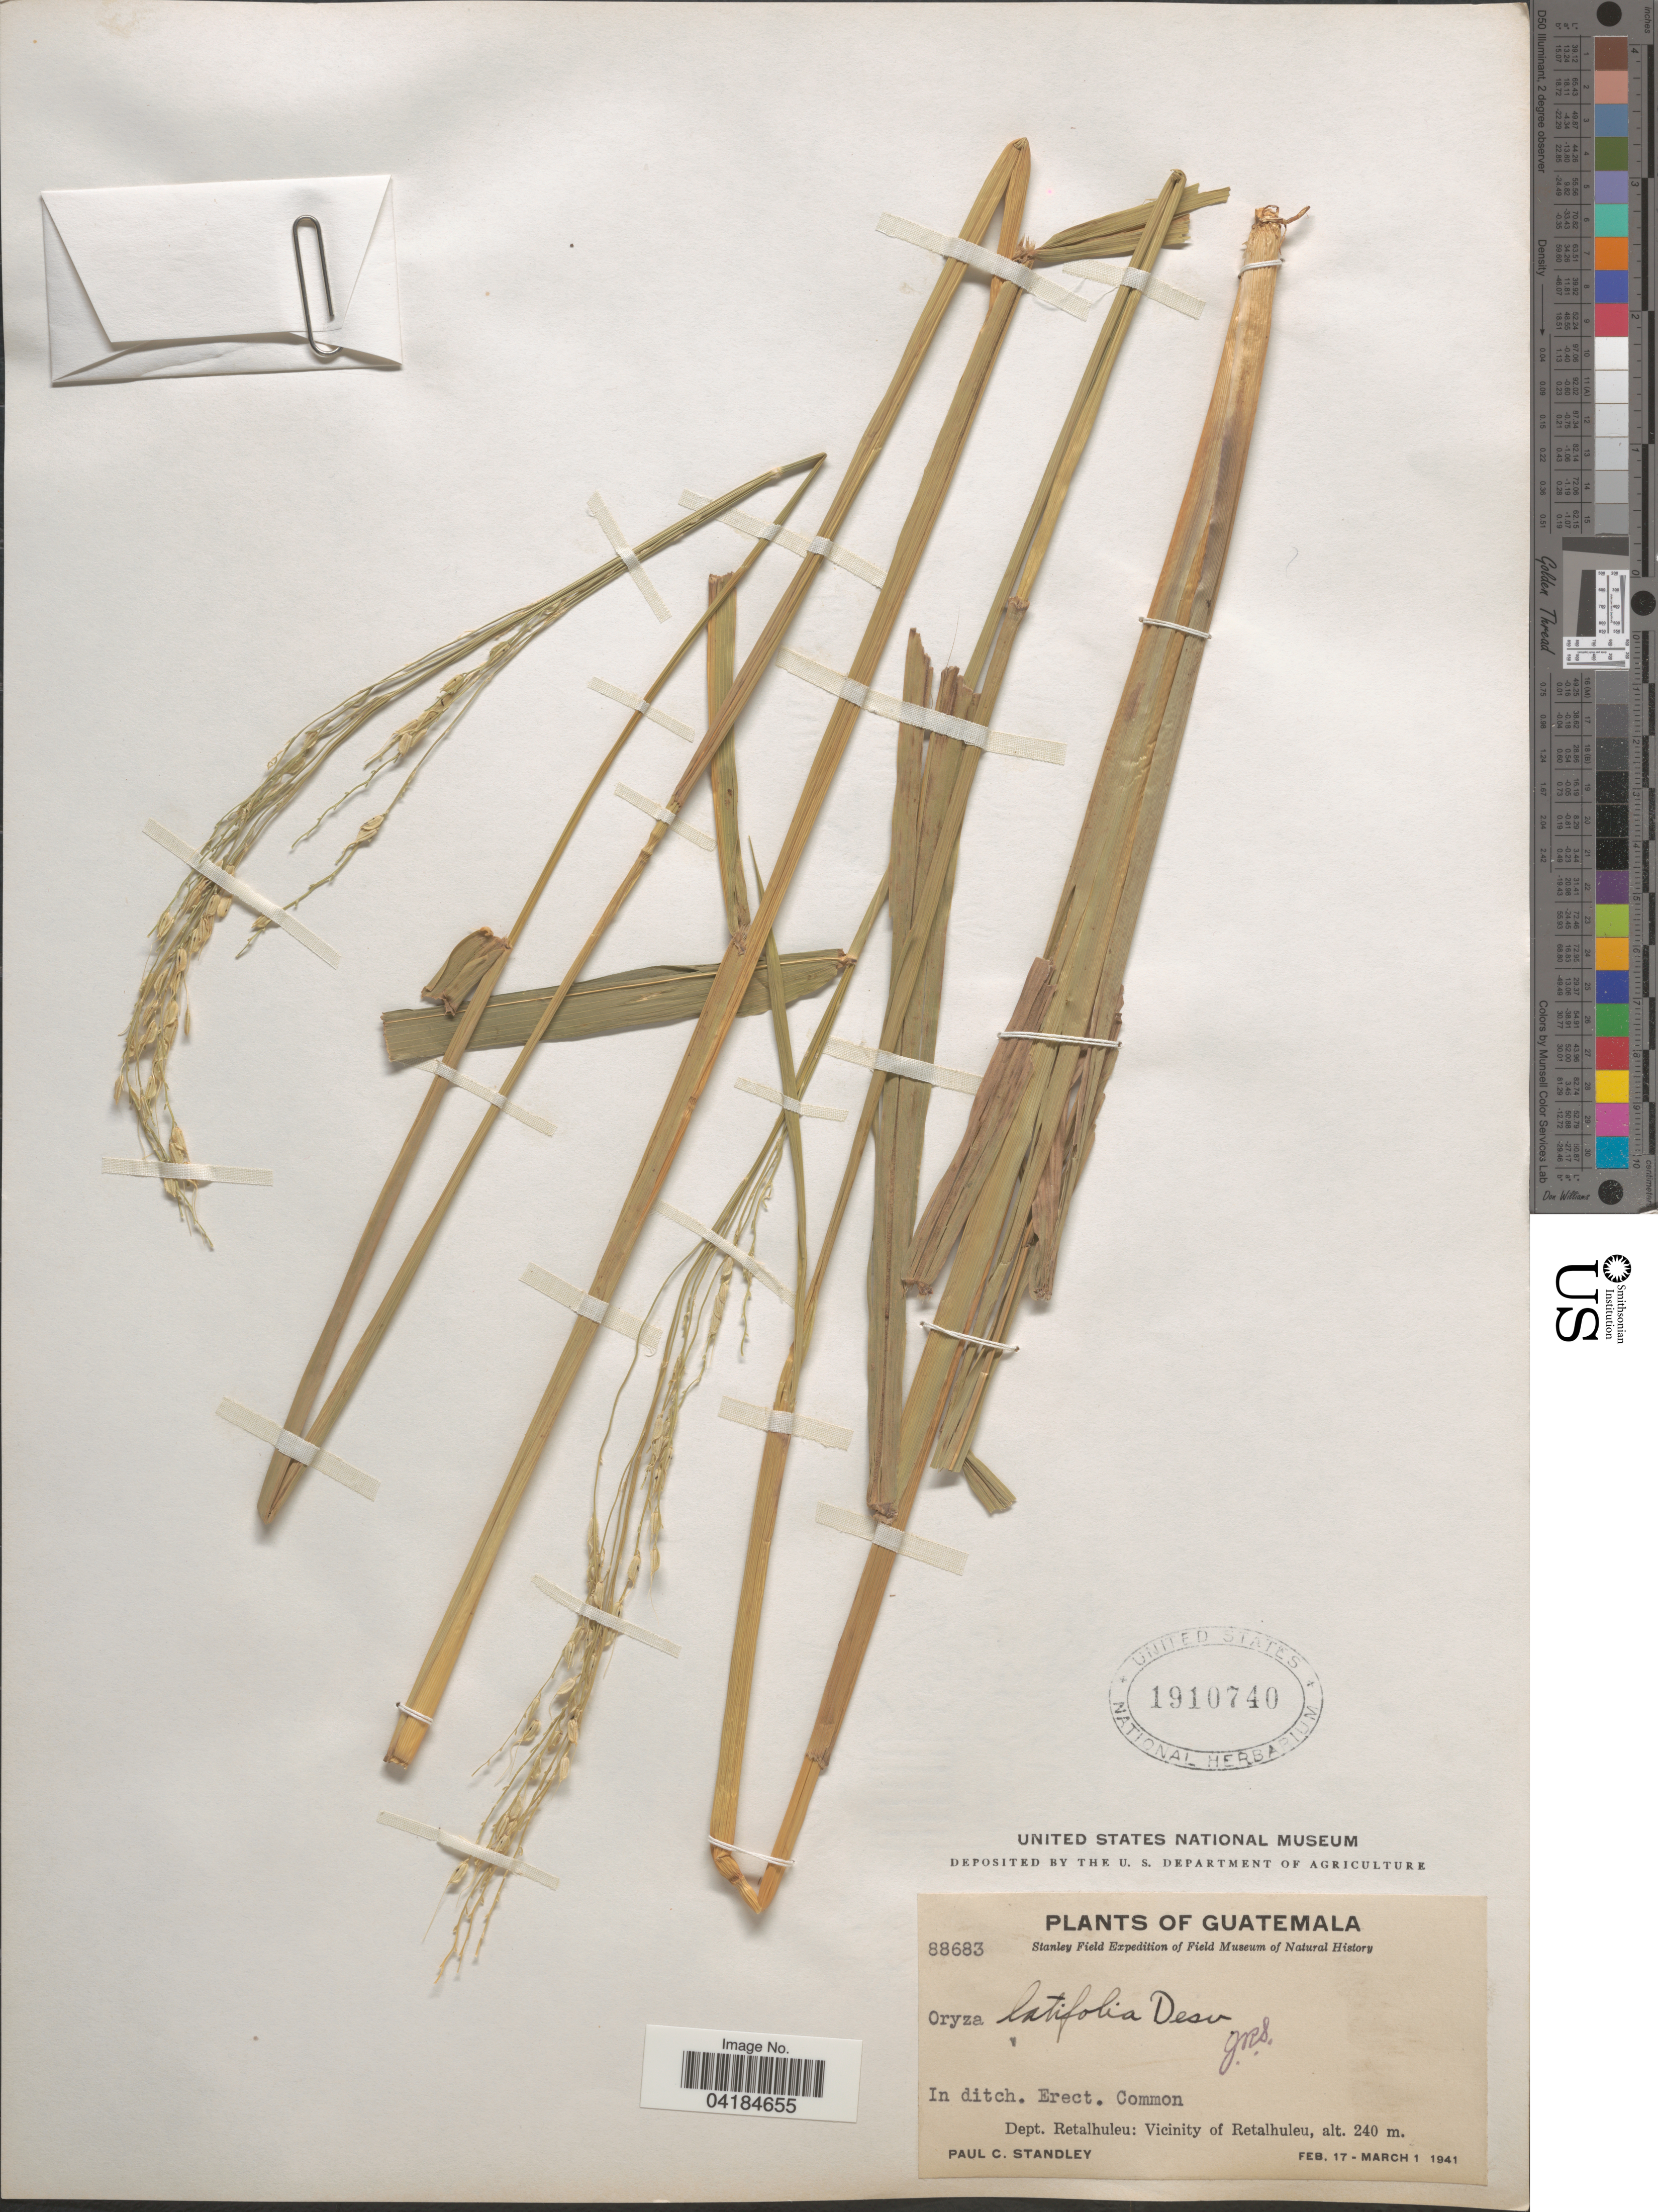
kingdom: Plantae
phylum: Tracheophyta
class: Liliopsida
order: Poales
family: Poaceae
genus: Oryza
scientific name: Oryza latifolia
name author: Desv.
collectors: P. C. Standley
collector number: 88683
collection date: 1941-02-17/1941-03-01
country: Guatemala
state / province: Retalhuleu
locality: Stanley Field Expedition of Field Museum of Natural History. Dept. Retalhuleu: Vicinity of Retalhuleu.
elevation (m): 240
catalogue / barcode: US 1910740